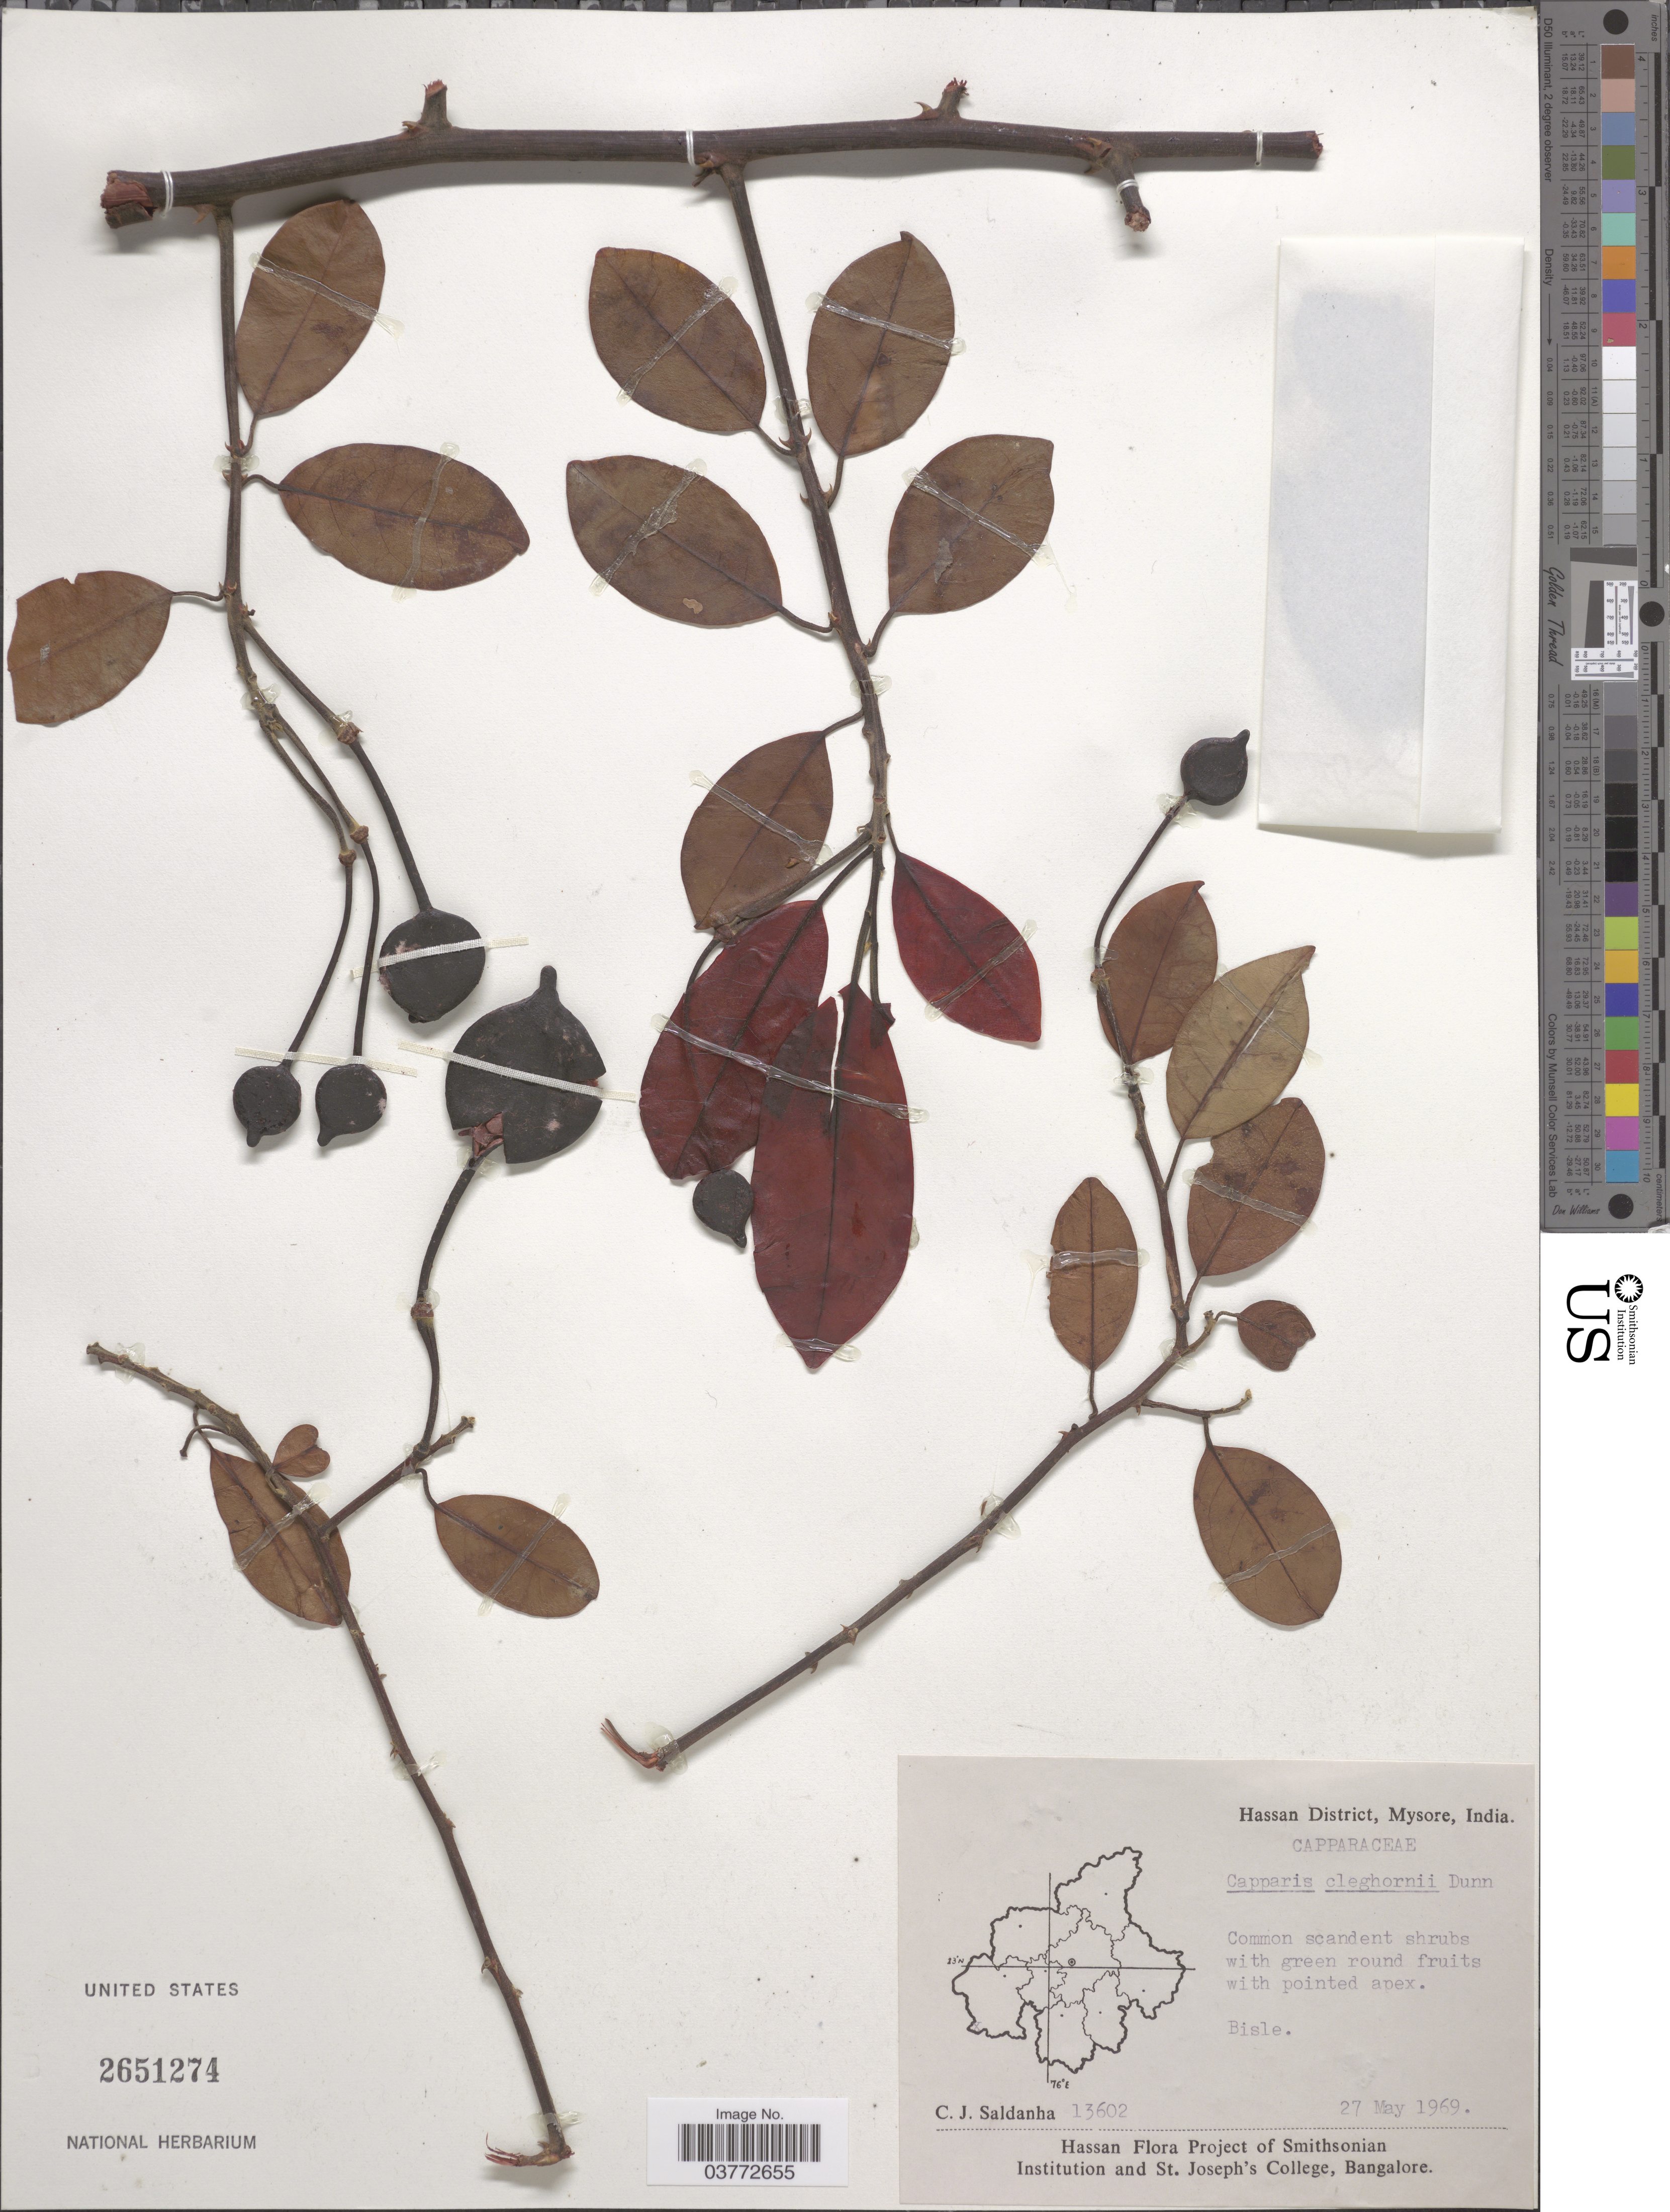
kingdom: Plantae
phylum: Tracheophyta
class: Magnoliopsida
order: Brassicales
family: Capparaceae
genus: Capparis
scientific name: Capparis cleghornii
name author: Dunn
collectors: C. J. Saldanha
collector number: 13602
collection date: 1969-05-27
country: India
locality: Hassan District, Mysore. Bisle.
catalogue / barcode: US 2651274